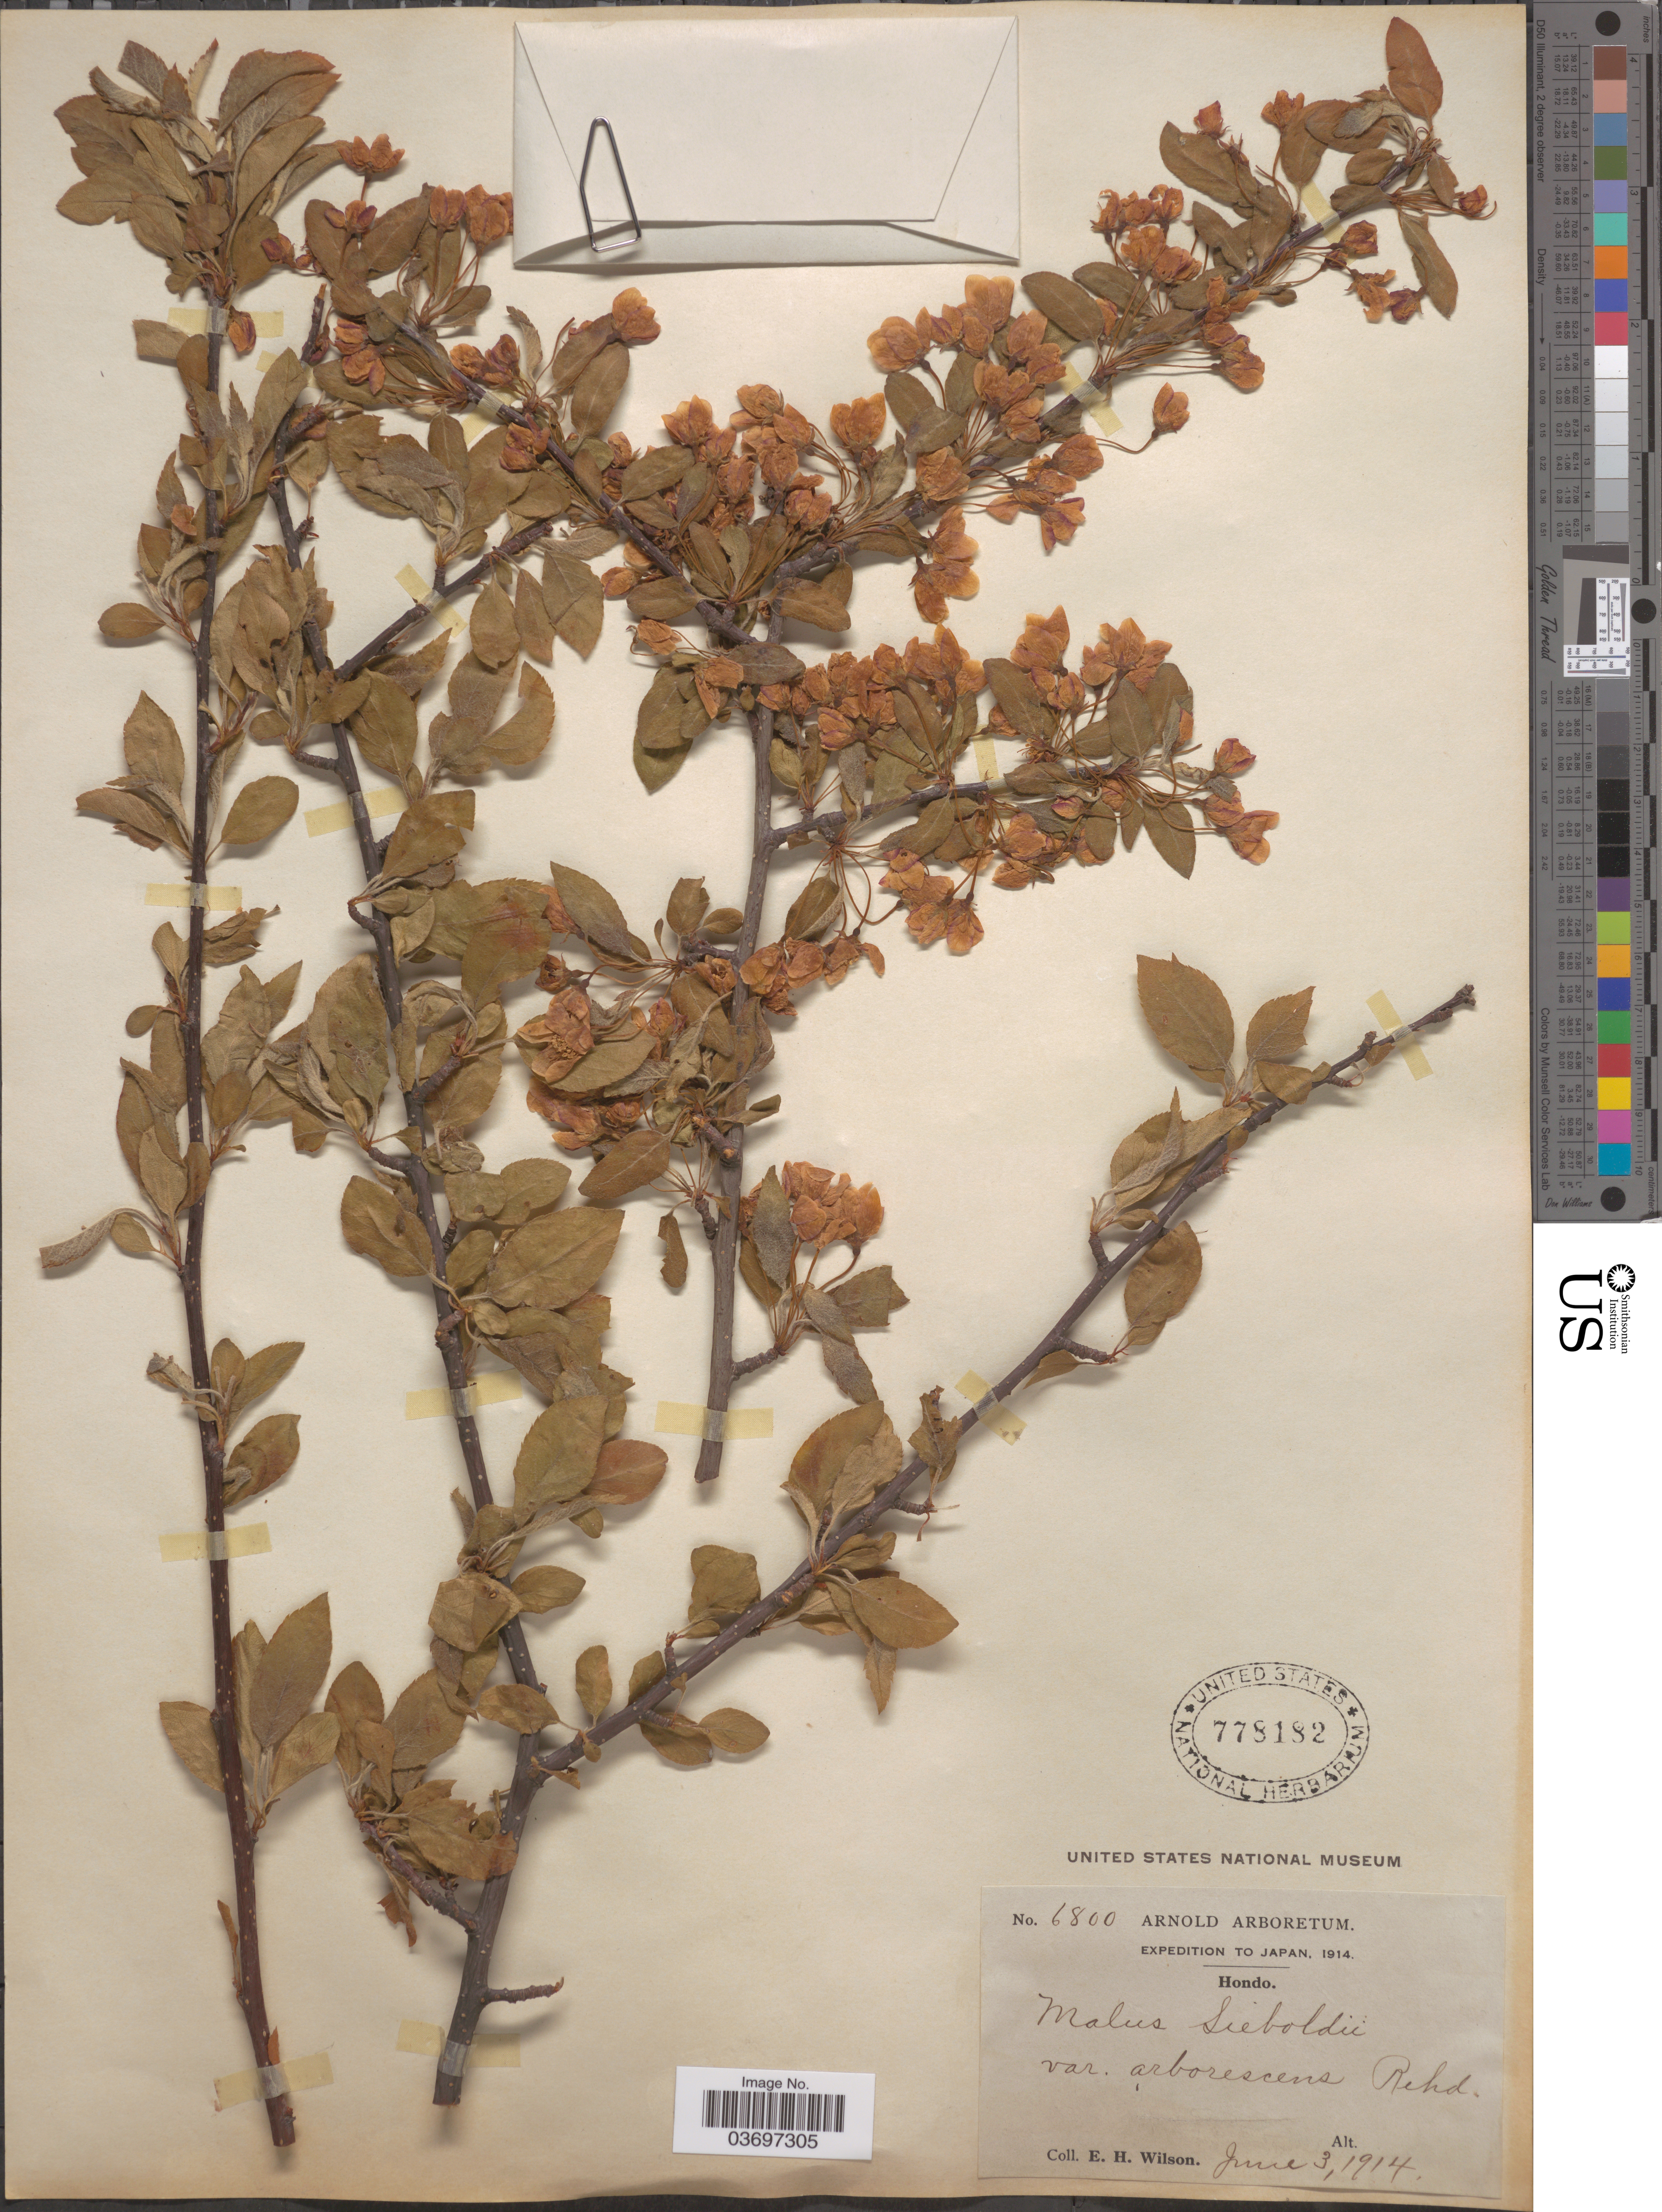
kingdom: Plantae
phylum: Tracheophyta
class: Magnoliopsida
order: Rosales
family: Rosaceae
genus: Malus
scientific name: Malus sieboldii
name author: Rehder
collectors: E. Wilson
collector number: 6800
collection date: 1914-06-03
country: Japan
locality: Hondo.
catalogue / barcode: US 778182